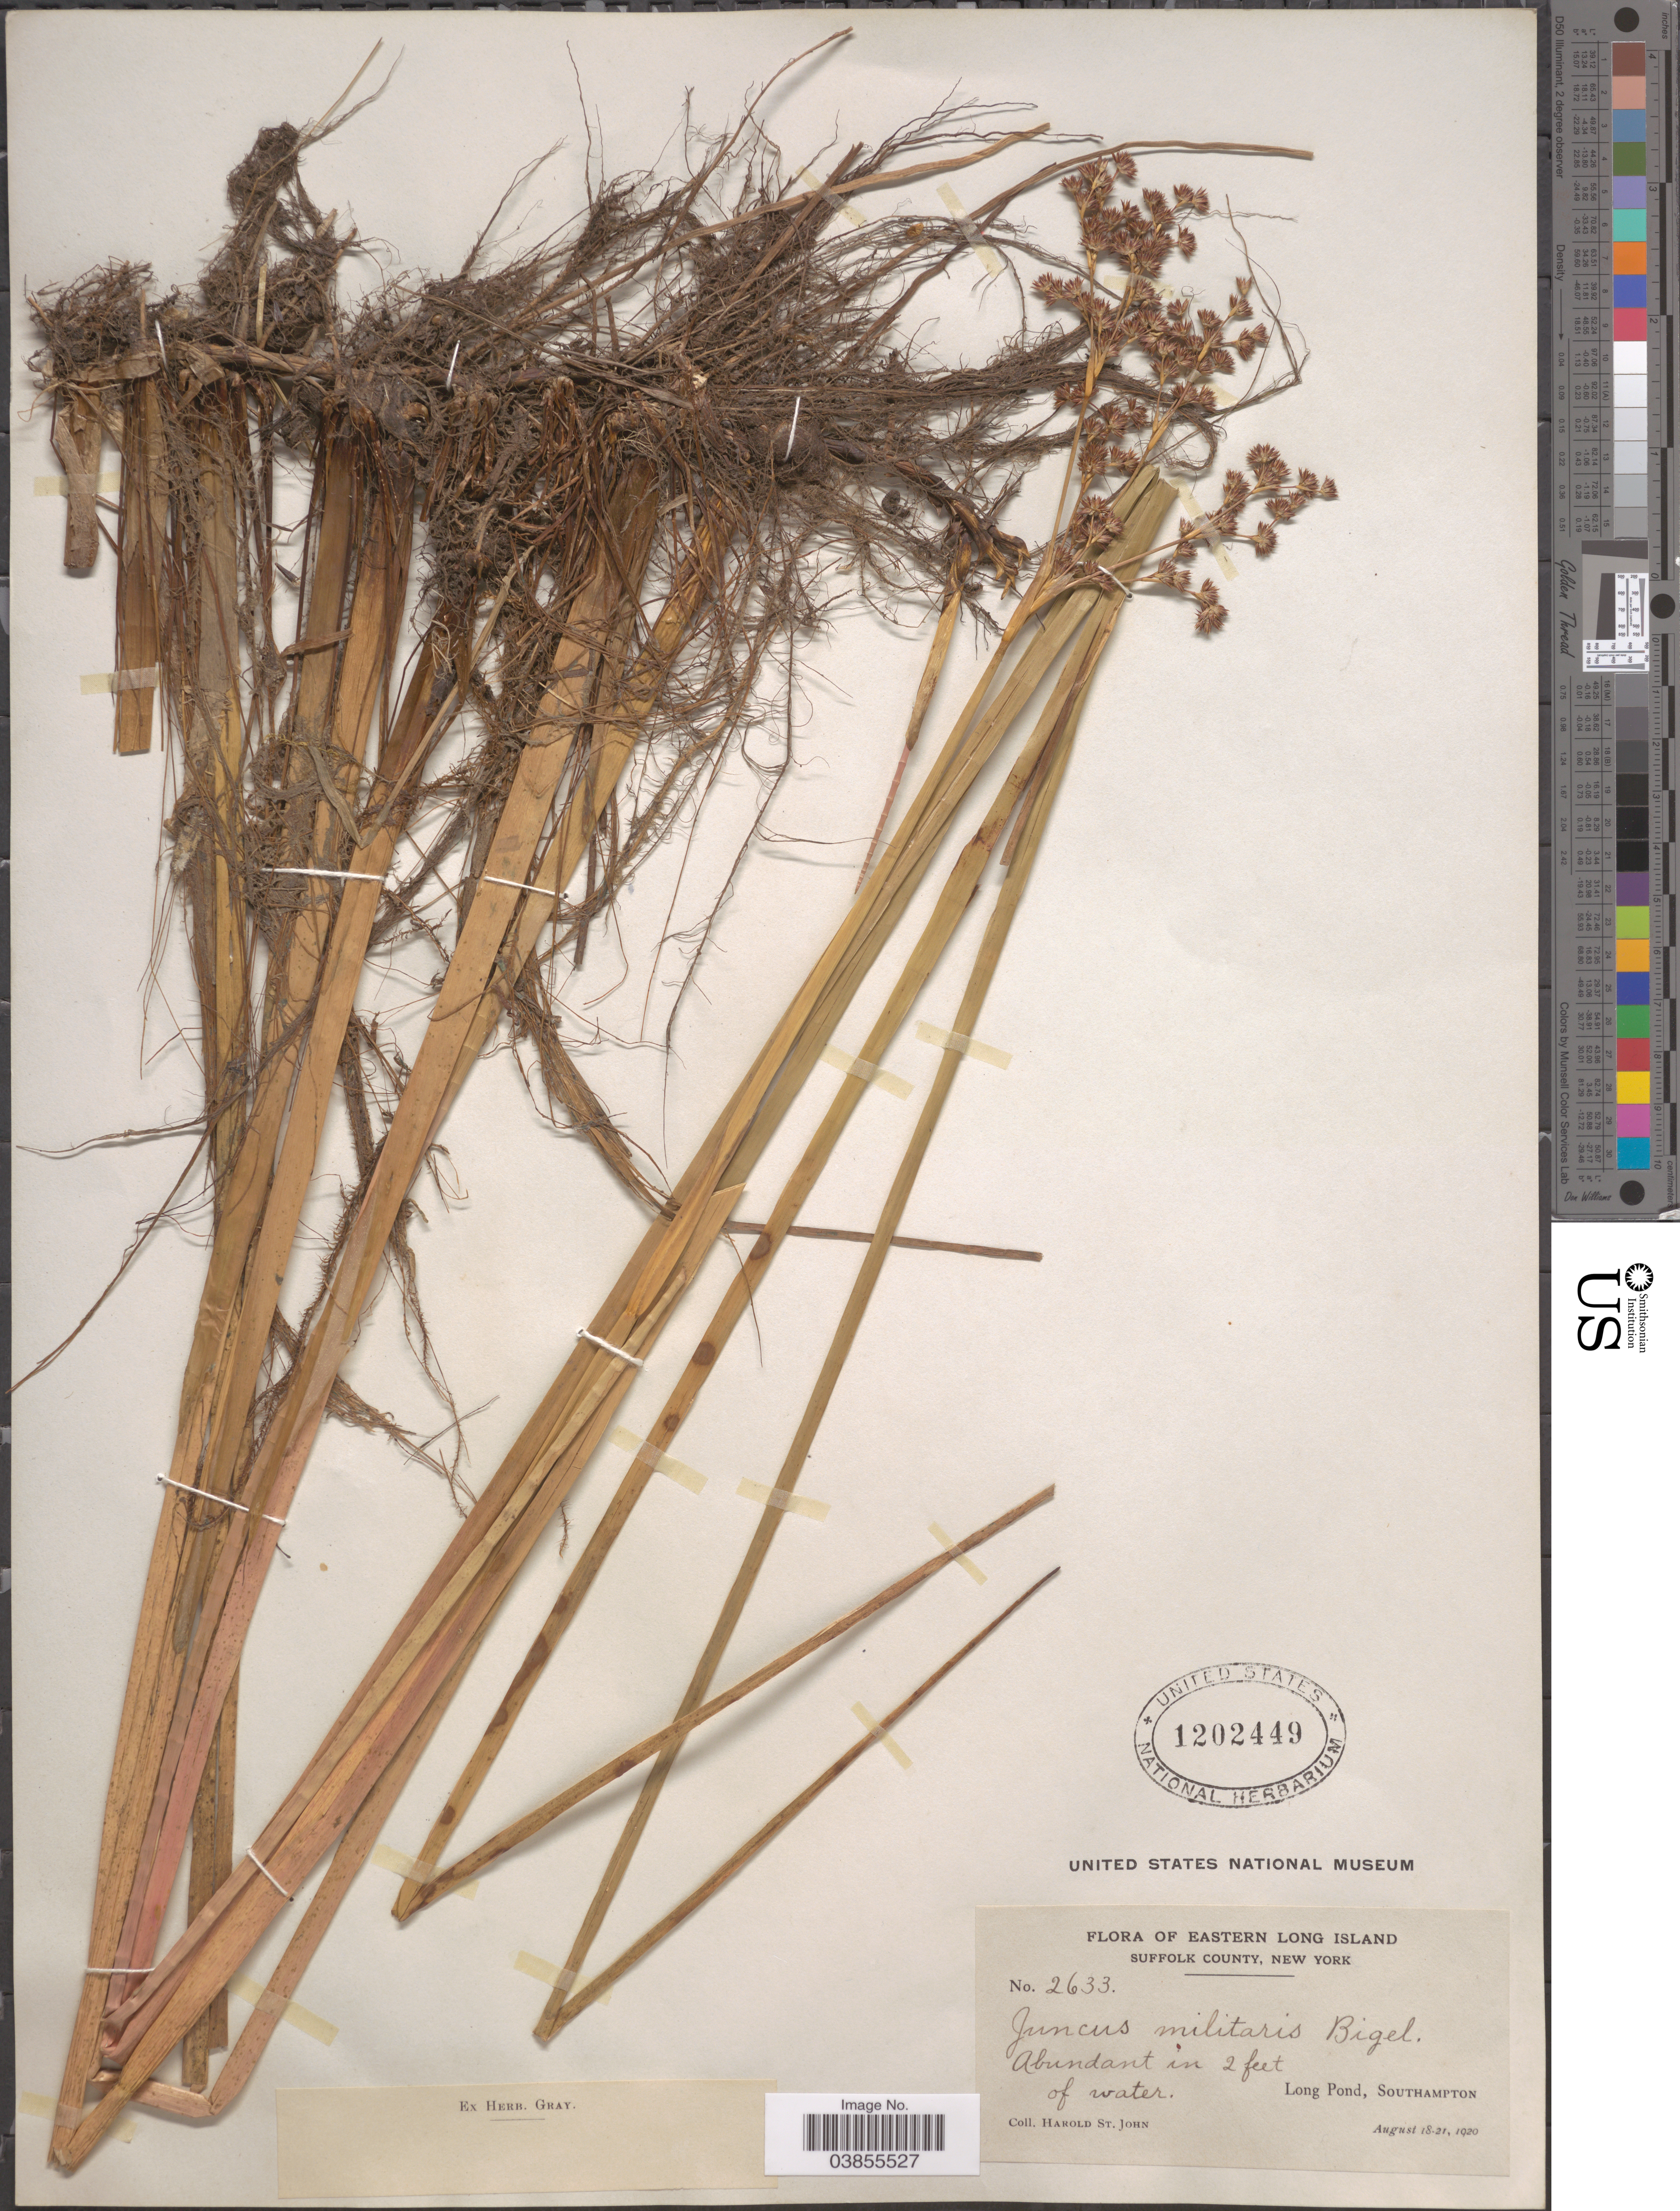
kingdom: Plantae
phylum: Tracheophyta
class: Liliopsida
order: Poales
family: Juncaceae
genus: Juncus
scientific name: Juncus militaris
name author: Bigelow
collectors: H. St. John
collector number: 2633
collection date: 1920-08-18/1920-08-21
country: United States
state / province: New York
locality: Eastern Long Island. Suffolk County. Long Pond, Southampton.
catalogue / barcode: US 1202449